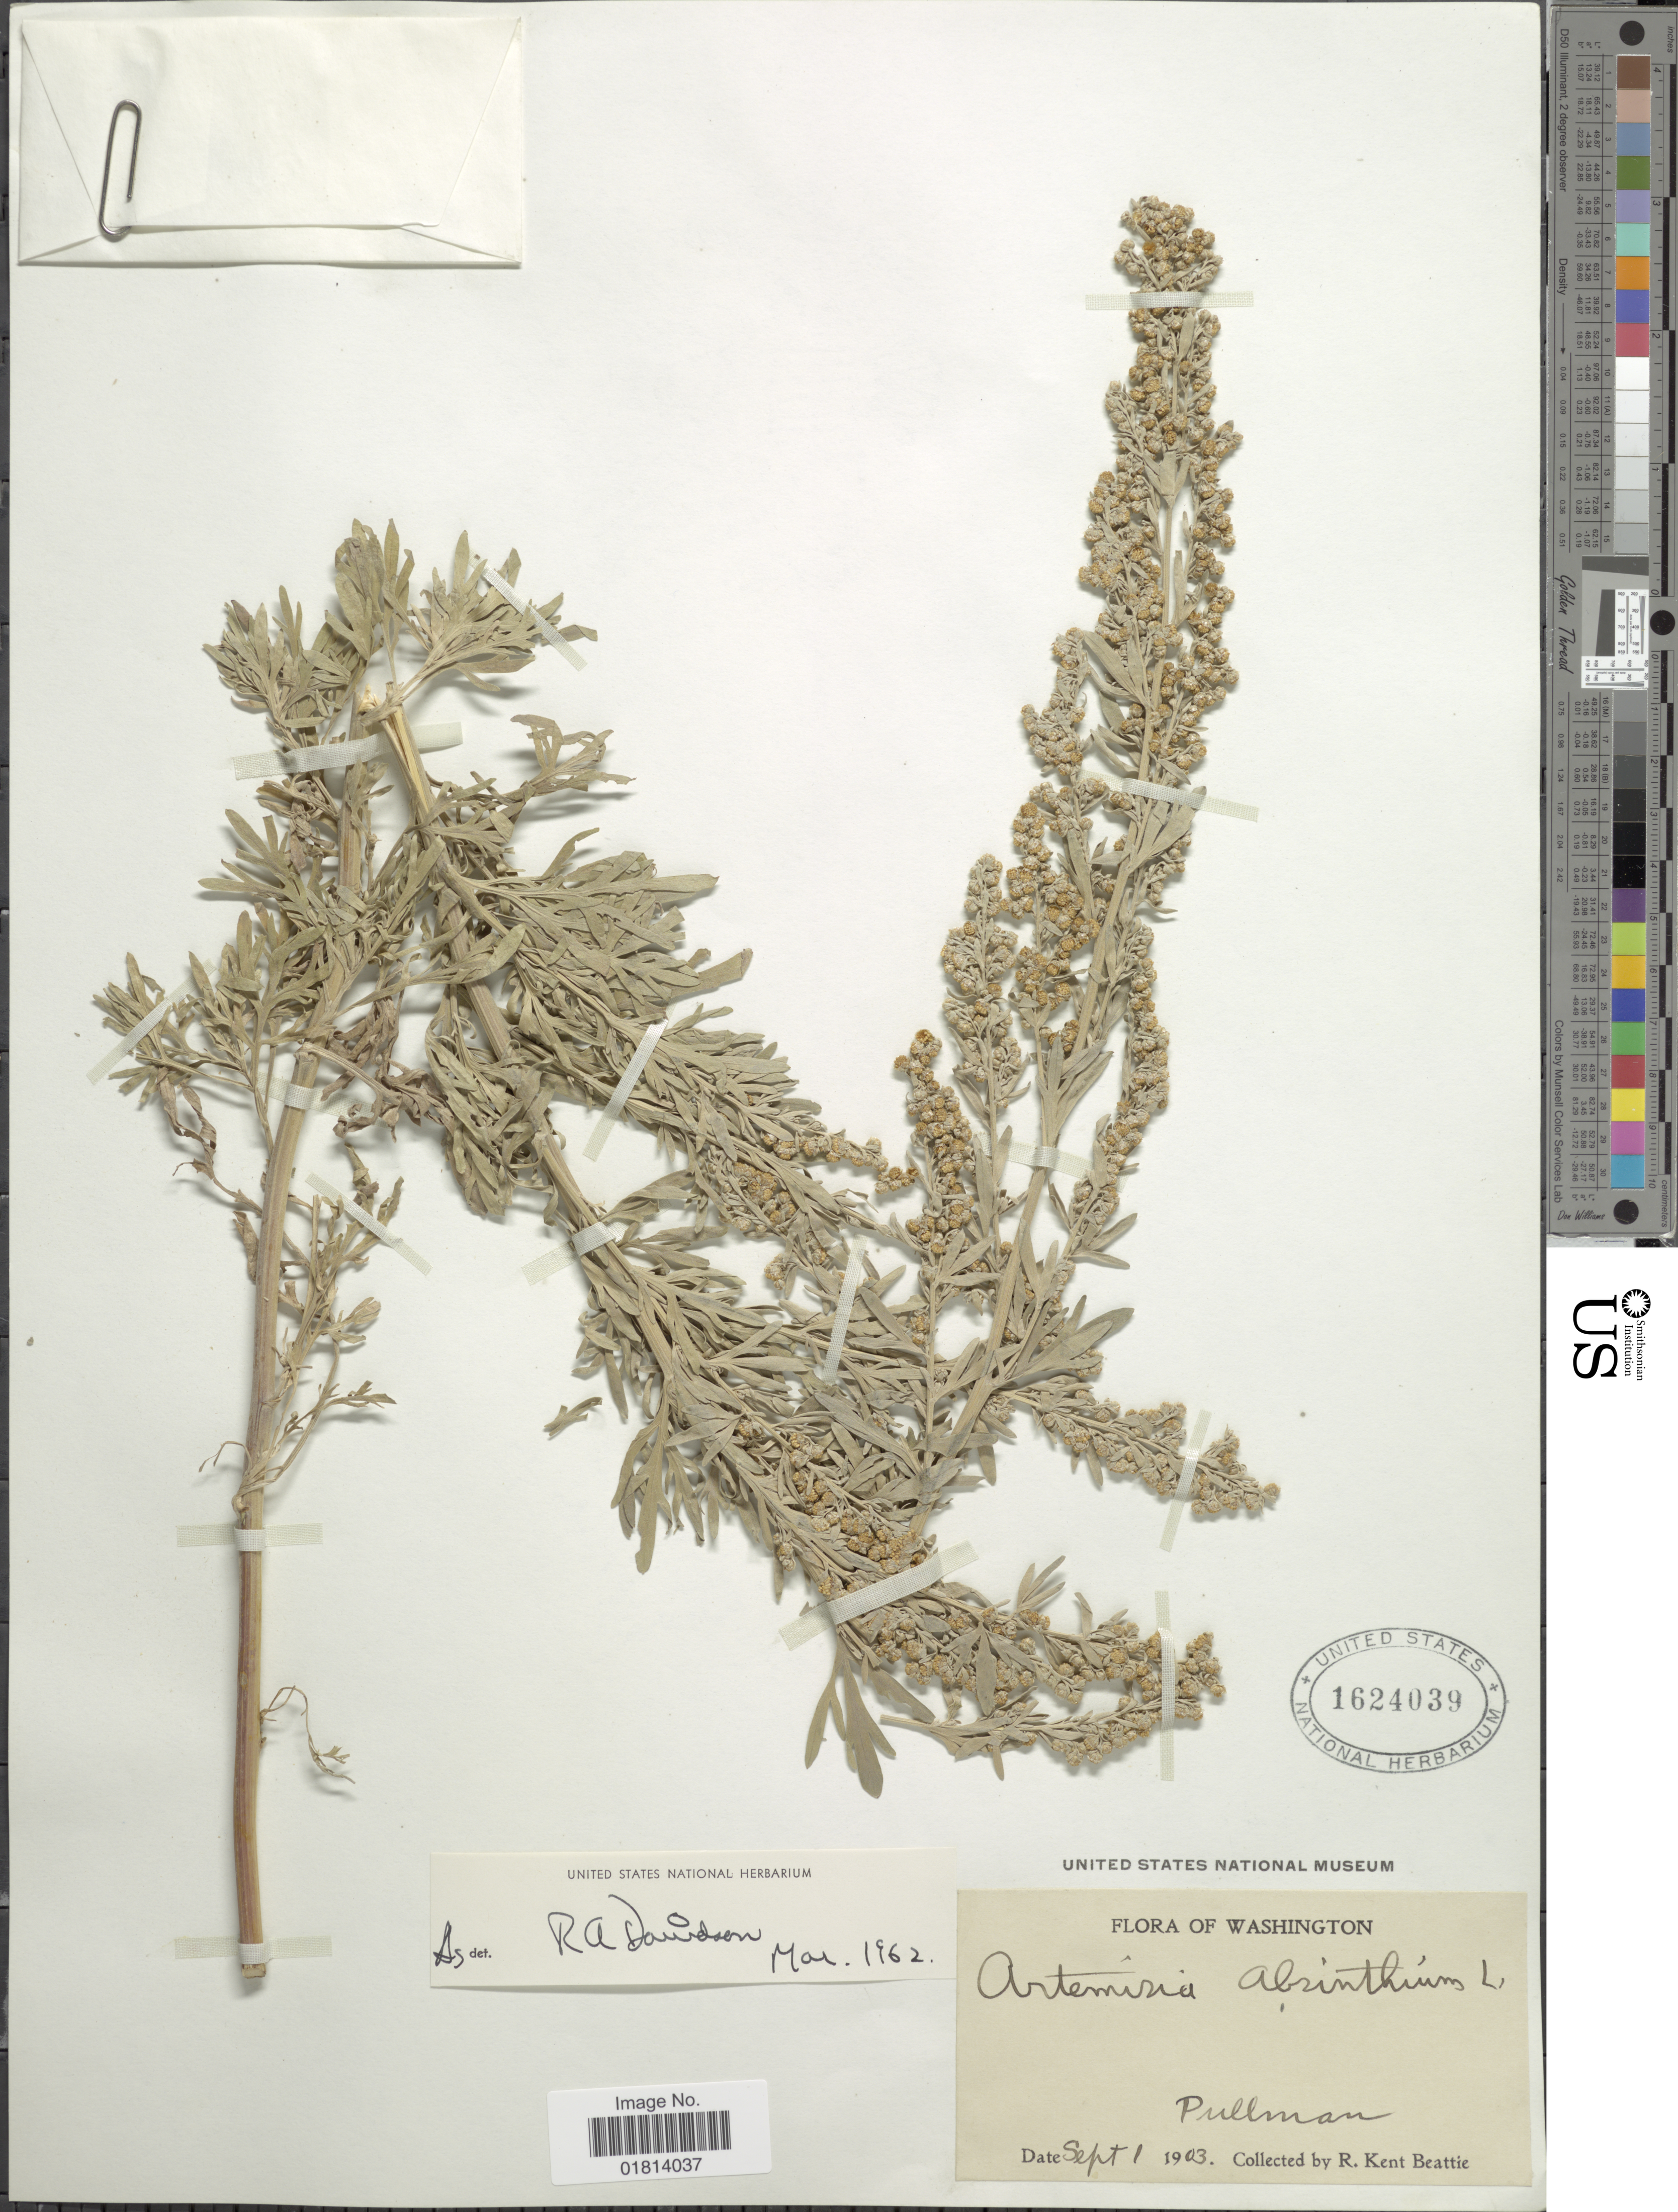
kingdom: Plantae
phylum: Tracheophyta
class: Magnoliopsida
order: Asterales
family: Asteraceae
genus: Artemisia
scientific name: Artemisia absinthium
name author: L.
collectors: R. K. Beattie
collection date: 1903-09-01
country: United States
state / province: Washington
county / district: Whitman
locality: Pullman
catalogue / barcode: US 1624039